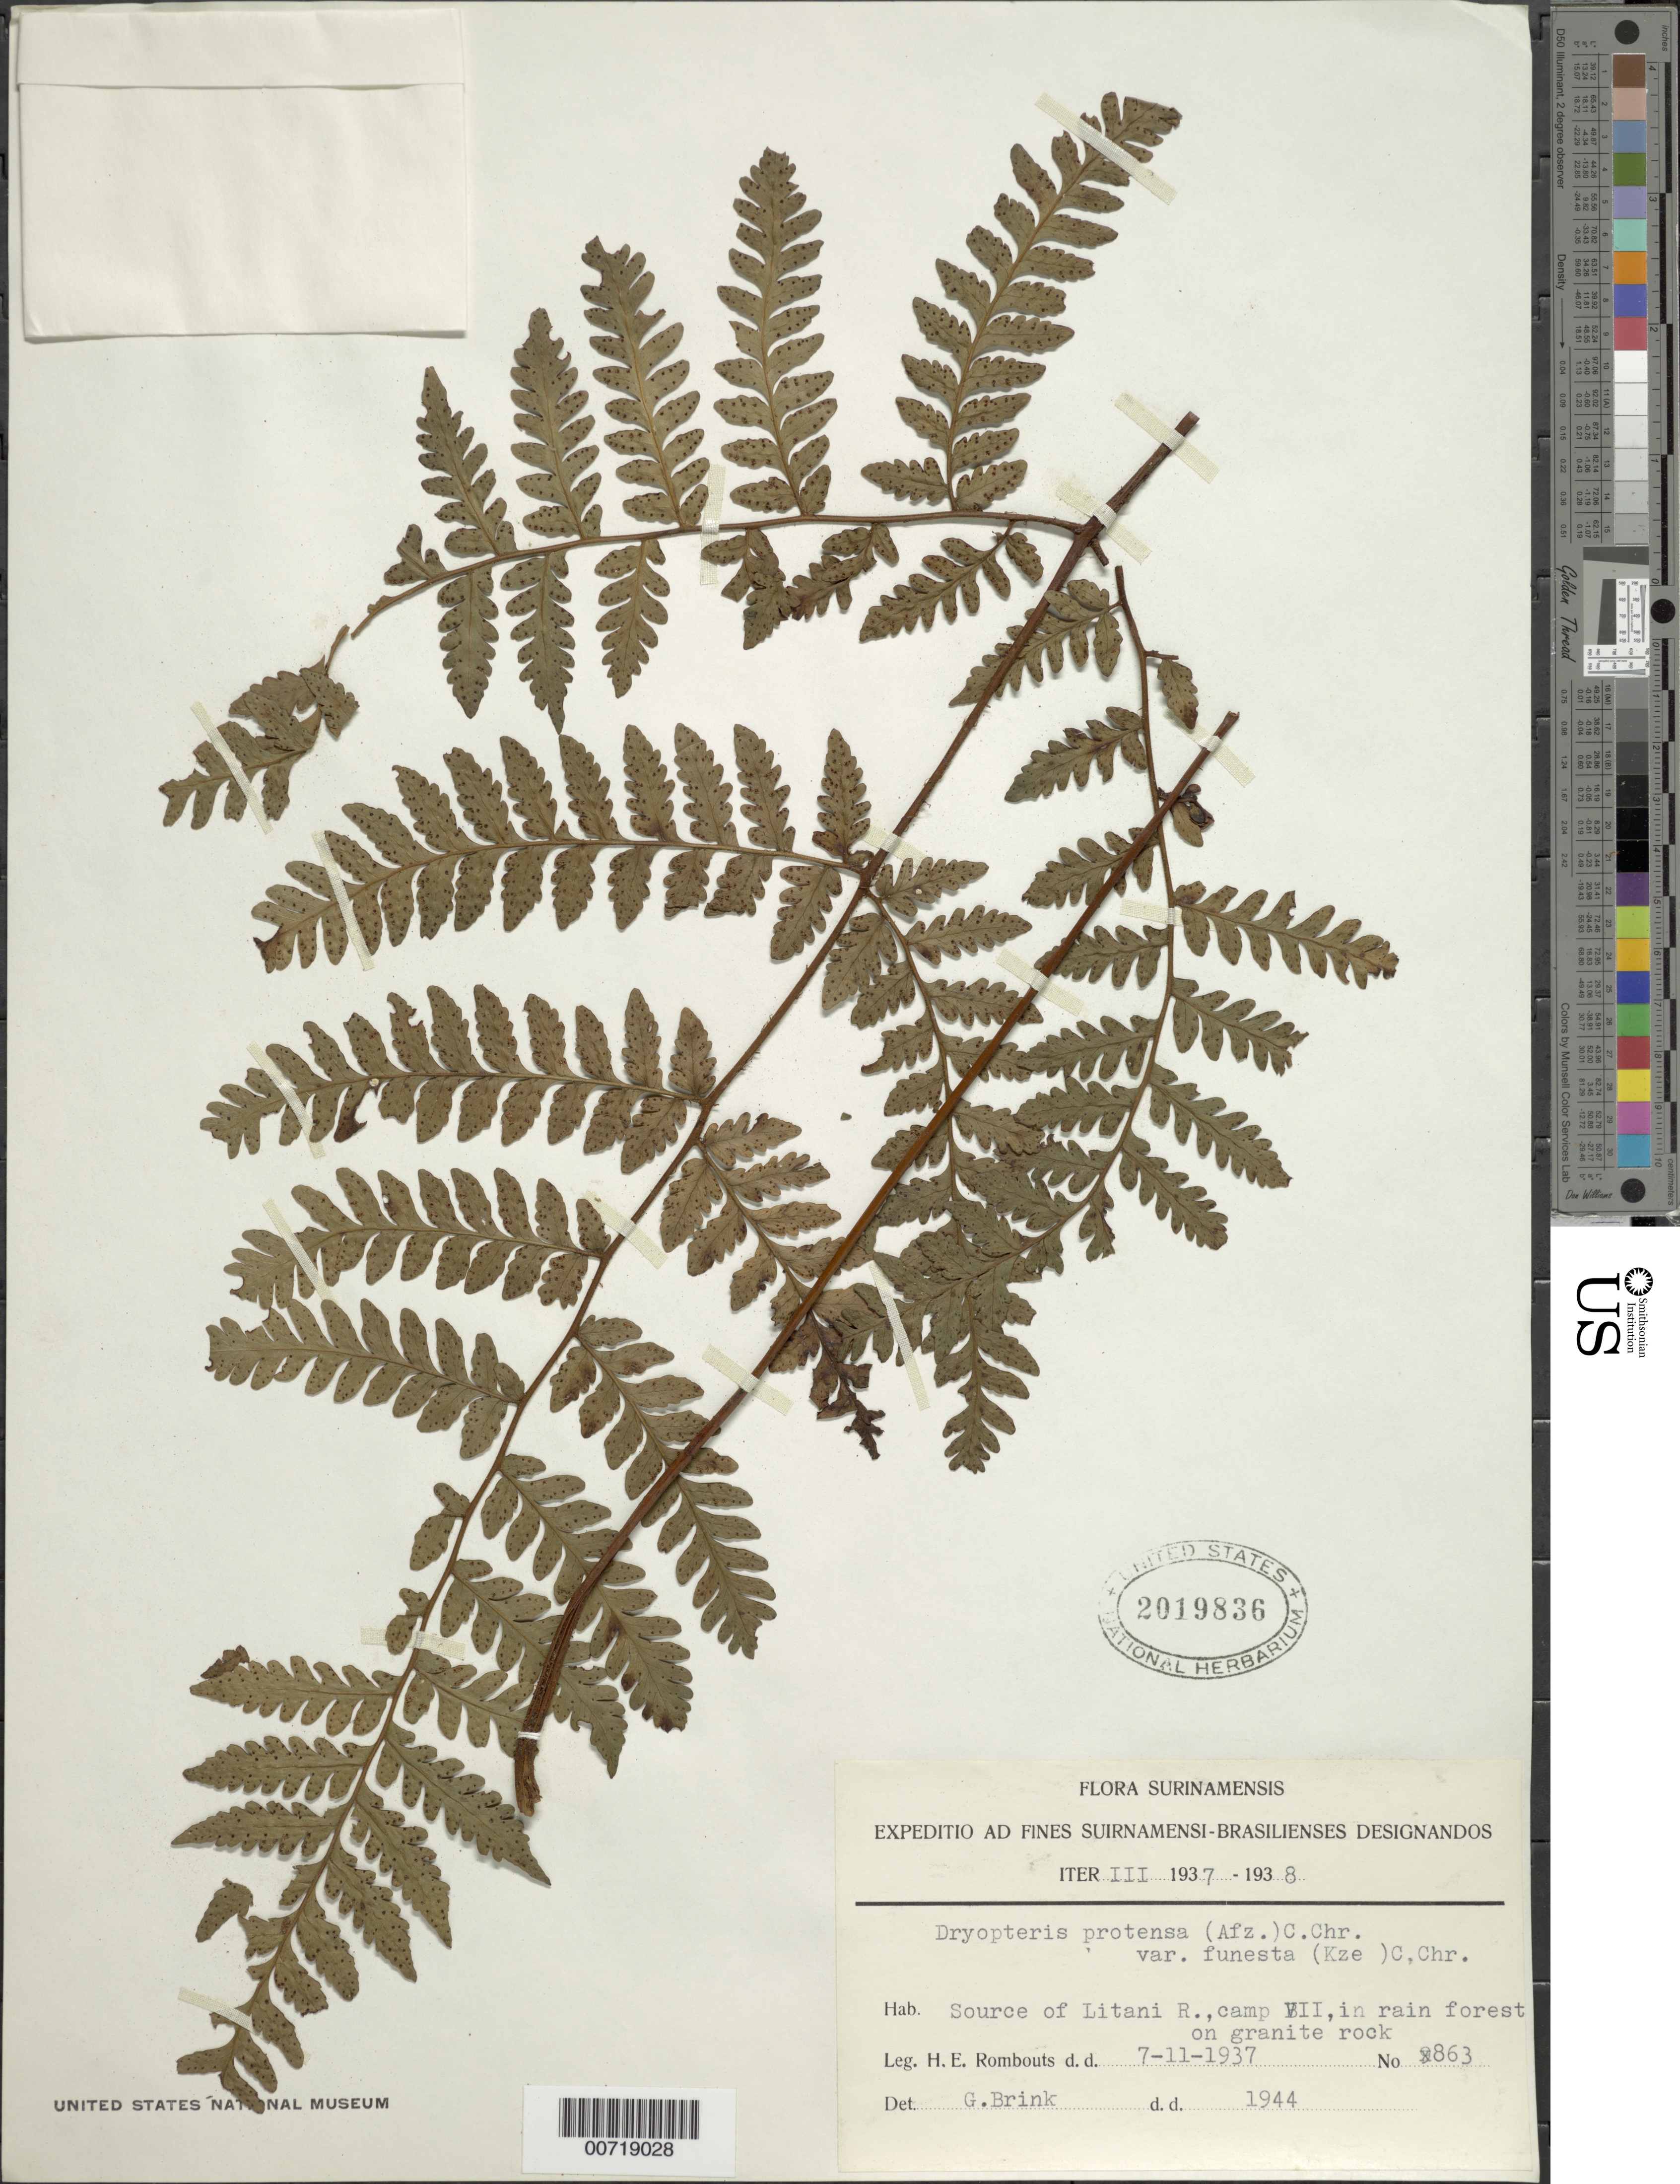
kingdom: Plantae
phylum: Tracheophyta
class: Polypodiopsida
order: Polypodiales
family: Tectariaceae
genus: Triplophyllum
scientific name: Triplophyllum funestum var. funestum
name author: (Kunze) Holttum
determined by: Brink, G.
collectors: H. Rombouts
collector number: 863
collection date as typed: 7-Nov-37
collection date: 1937-11-07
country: Suriname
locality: Tumuc-Humac Mts., camp VII; source of R. Litani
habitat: Granitic rock, rain forest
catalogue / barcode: US 2019836